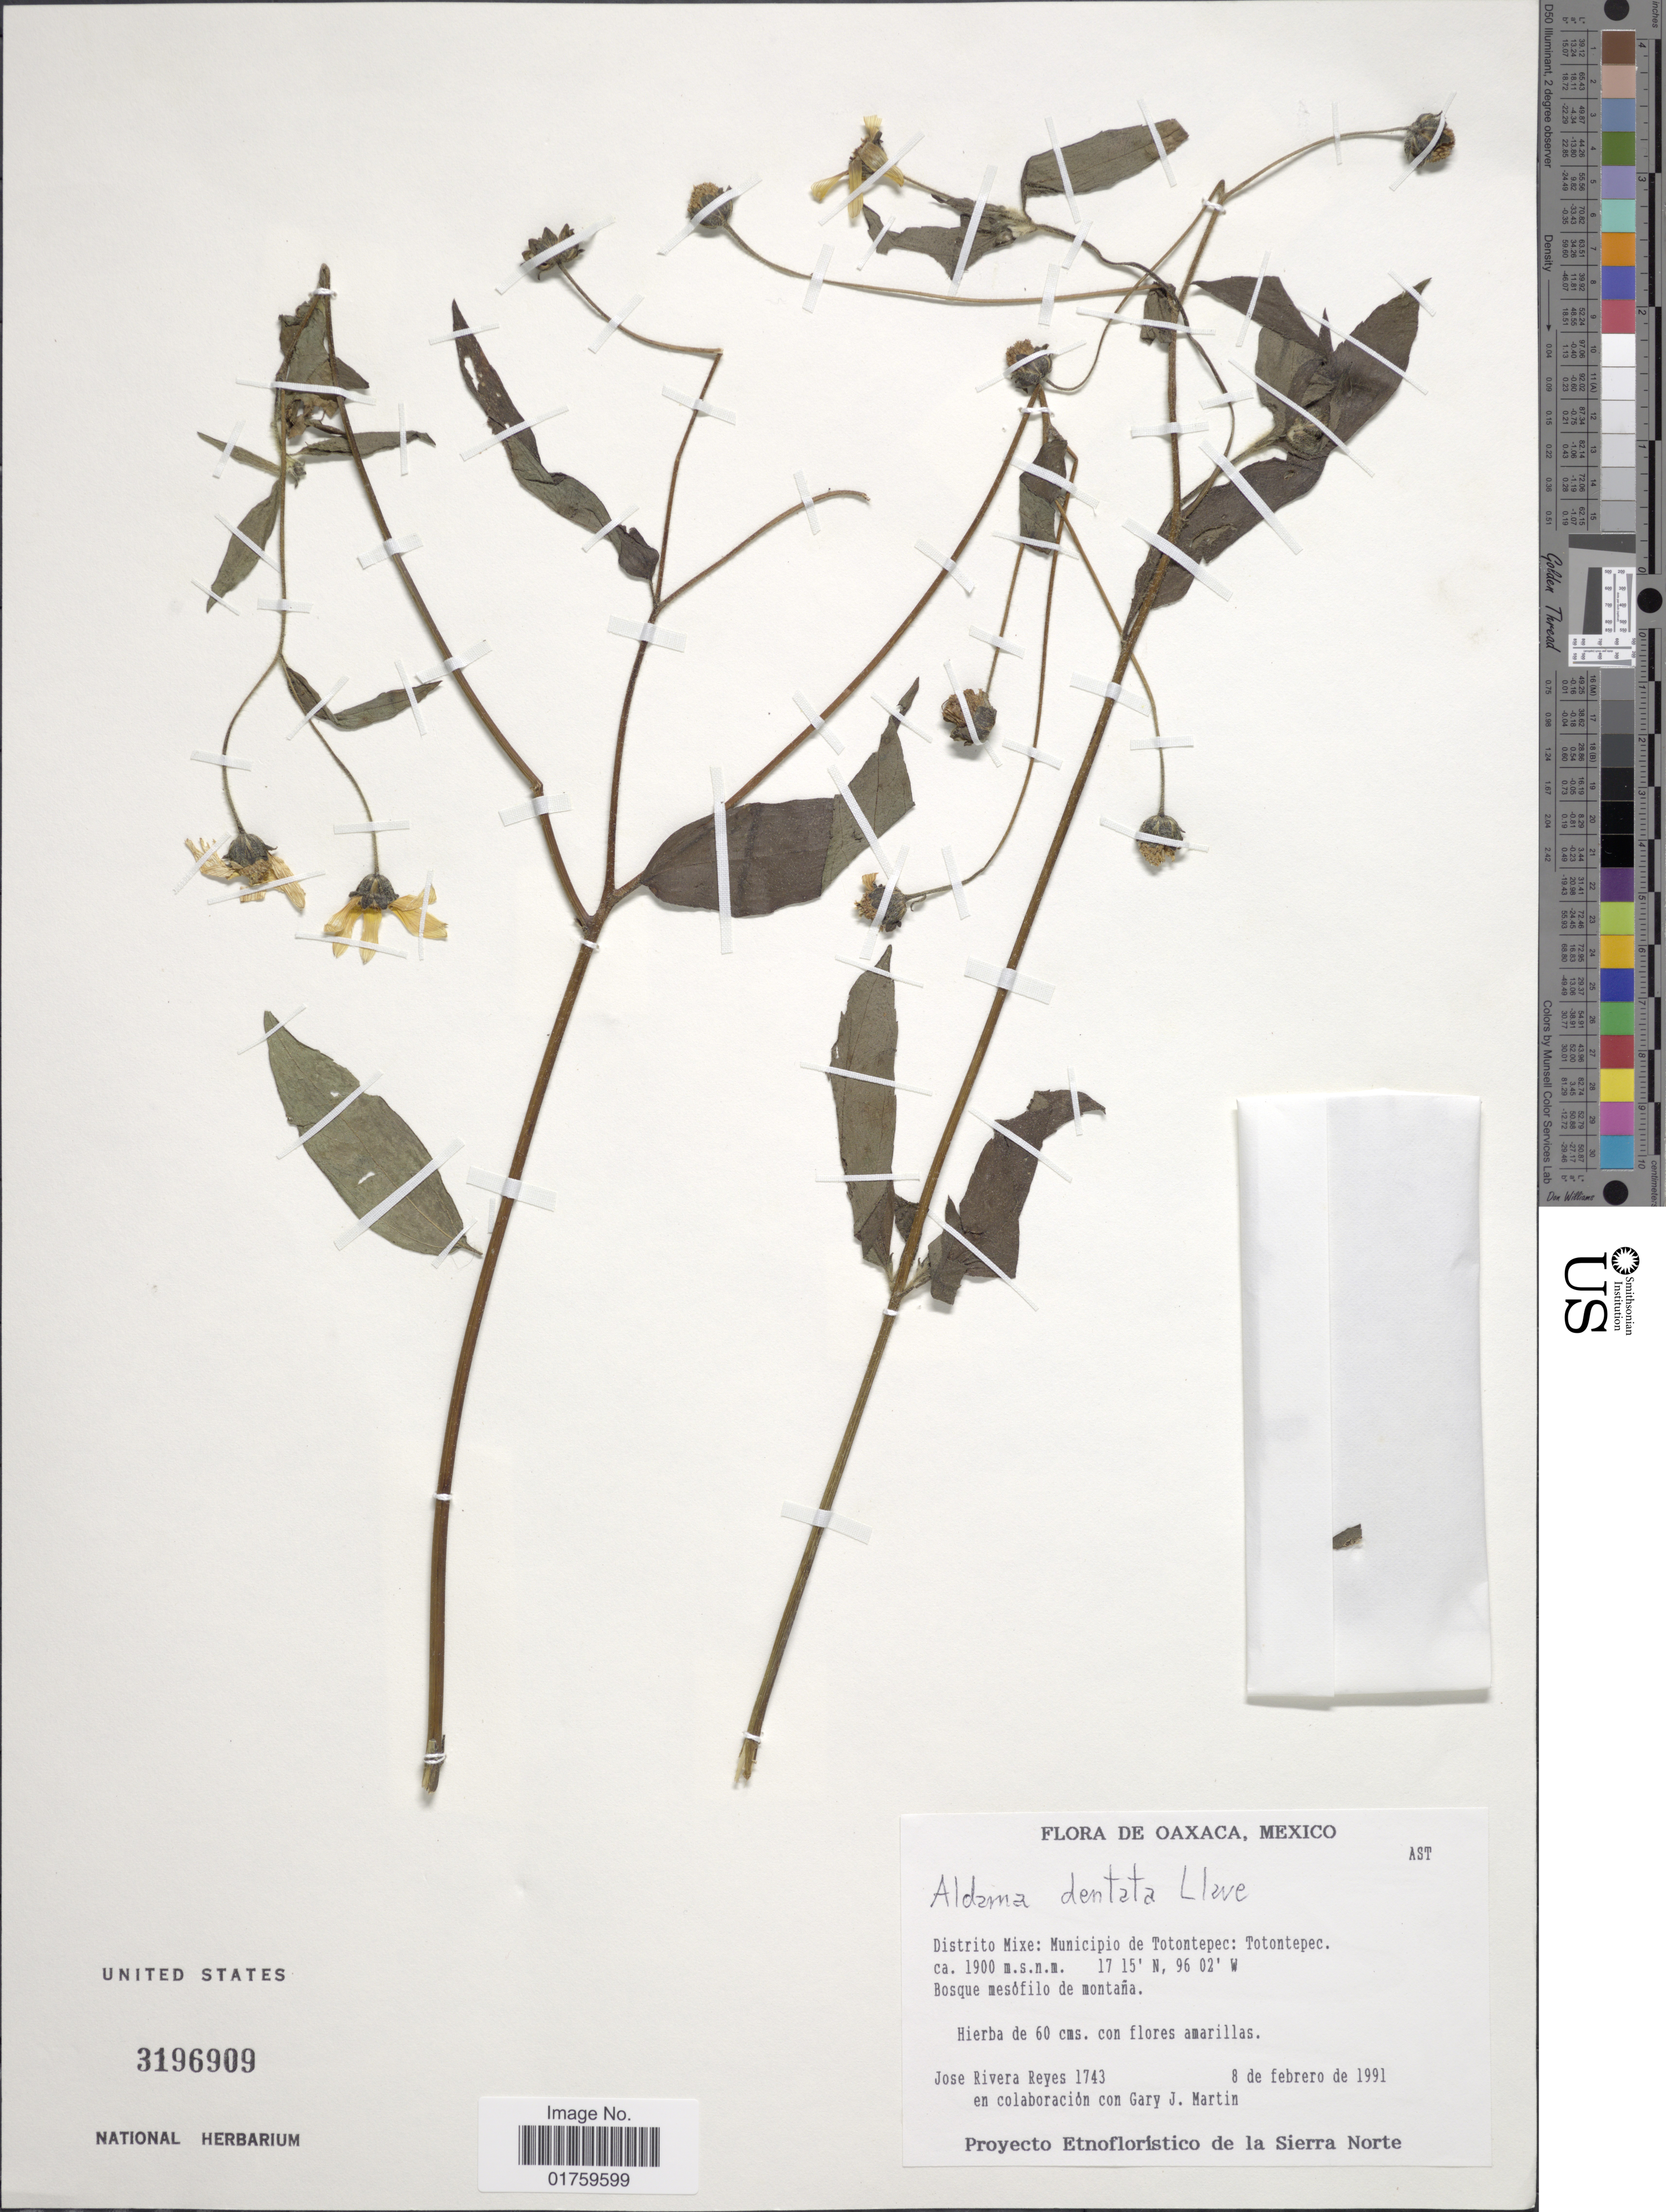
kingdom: Plantae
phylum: Tracheophyta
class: Magnoliopsida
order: Asterales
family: Asteraceae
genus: Aldama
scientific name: Aldama dentata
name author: La Llave ex La Llave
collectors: J. Reyes & G. J. Martin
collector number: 1743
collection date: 1991-02-08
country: Mexico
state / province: Oaxaca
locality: Distrito MIxe: Municipio de Totontepex: Totontepec.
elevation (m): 1900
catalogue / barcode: US 3196909